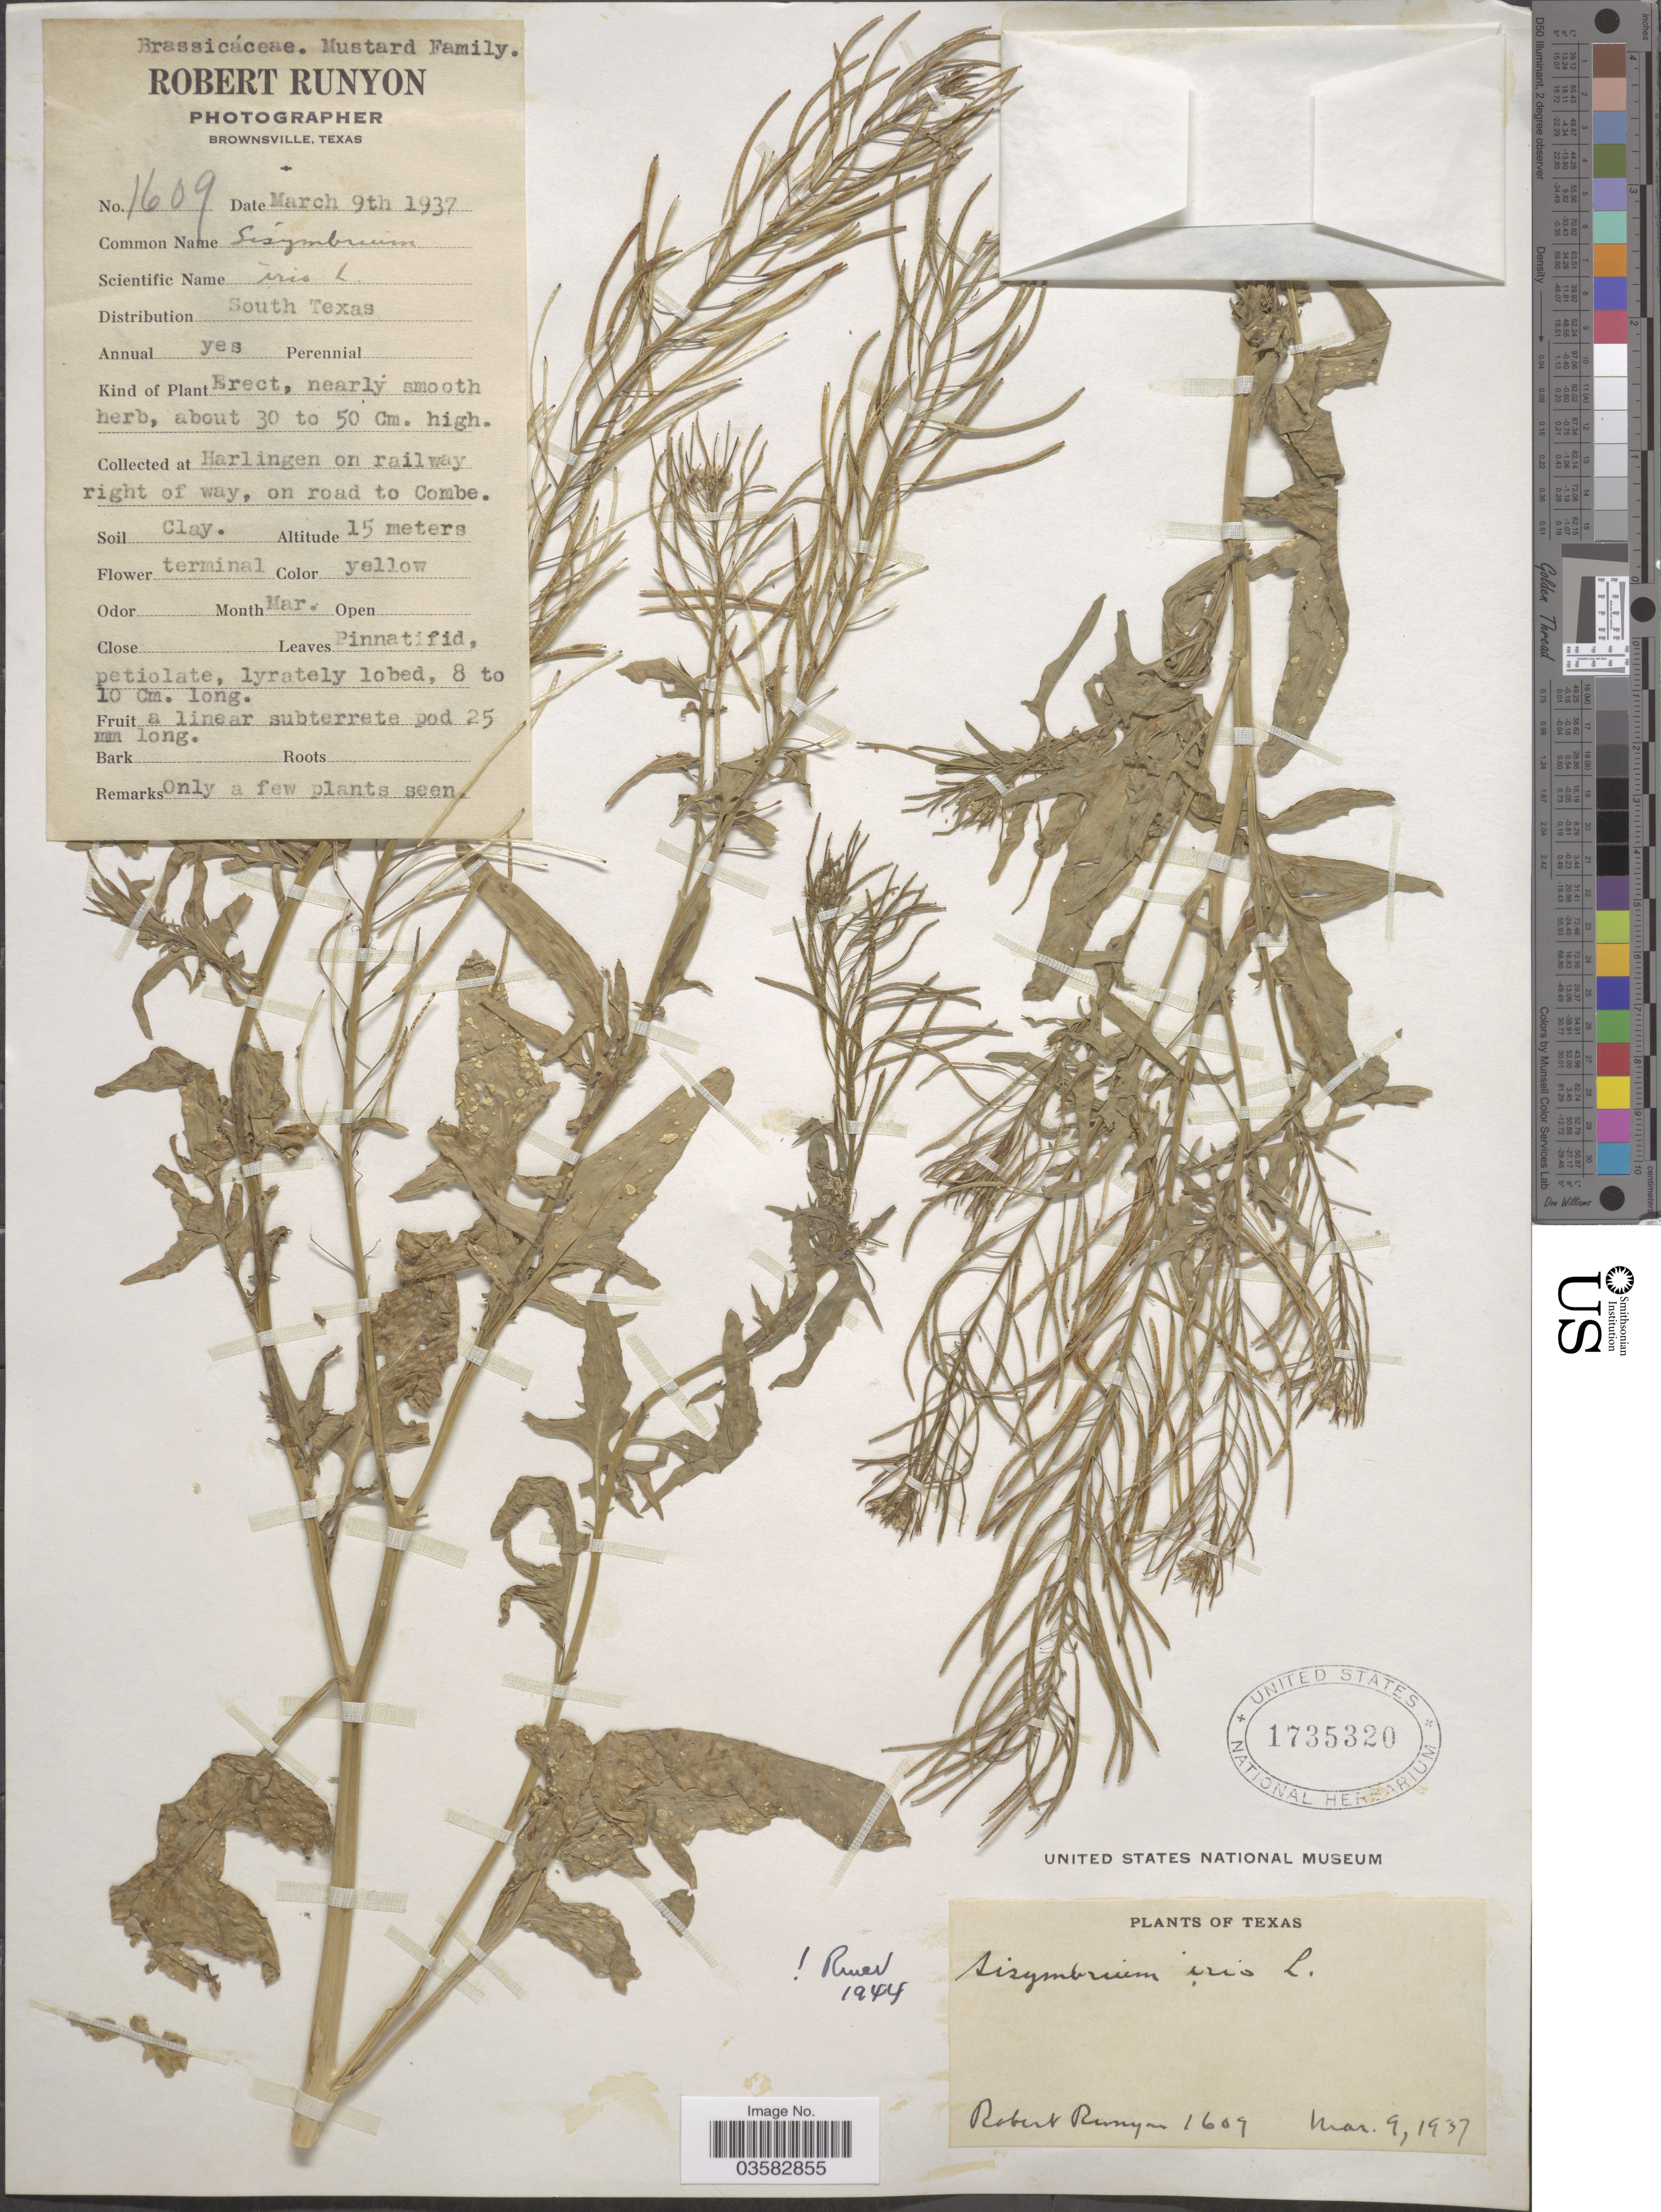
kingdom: Plantae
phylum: Tracheophyta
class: Magnoliopsida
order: Brassicales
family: Brassicaceae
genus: Sisymbrium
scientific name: Sisymbrium irio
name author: L.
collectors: R. Runyon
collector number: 1609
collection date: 1937-03-09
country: United States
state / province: Texas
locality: Distribution South Texas. At Harlingen on railway right of way, on road to Combe.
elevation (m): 15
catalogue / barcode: US 1735320